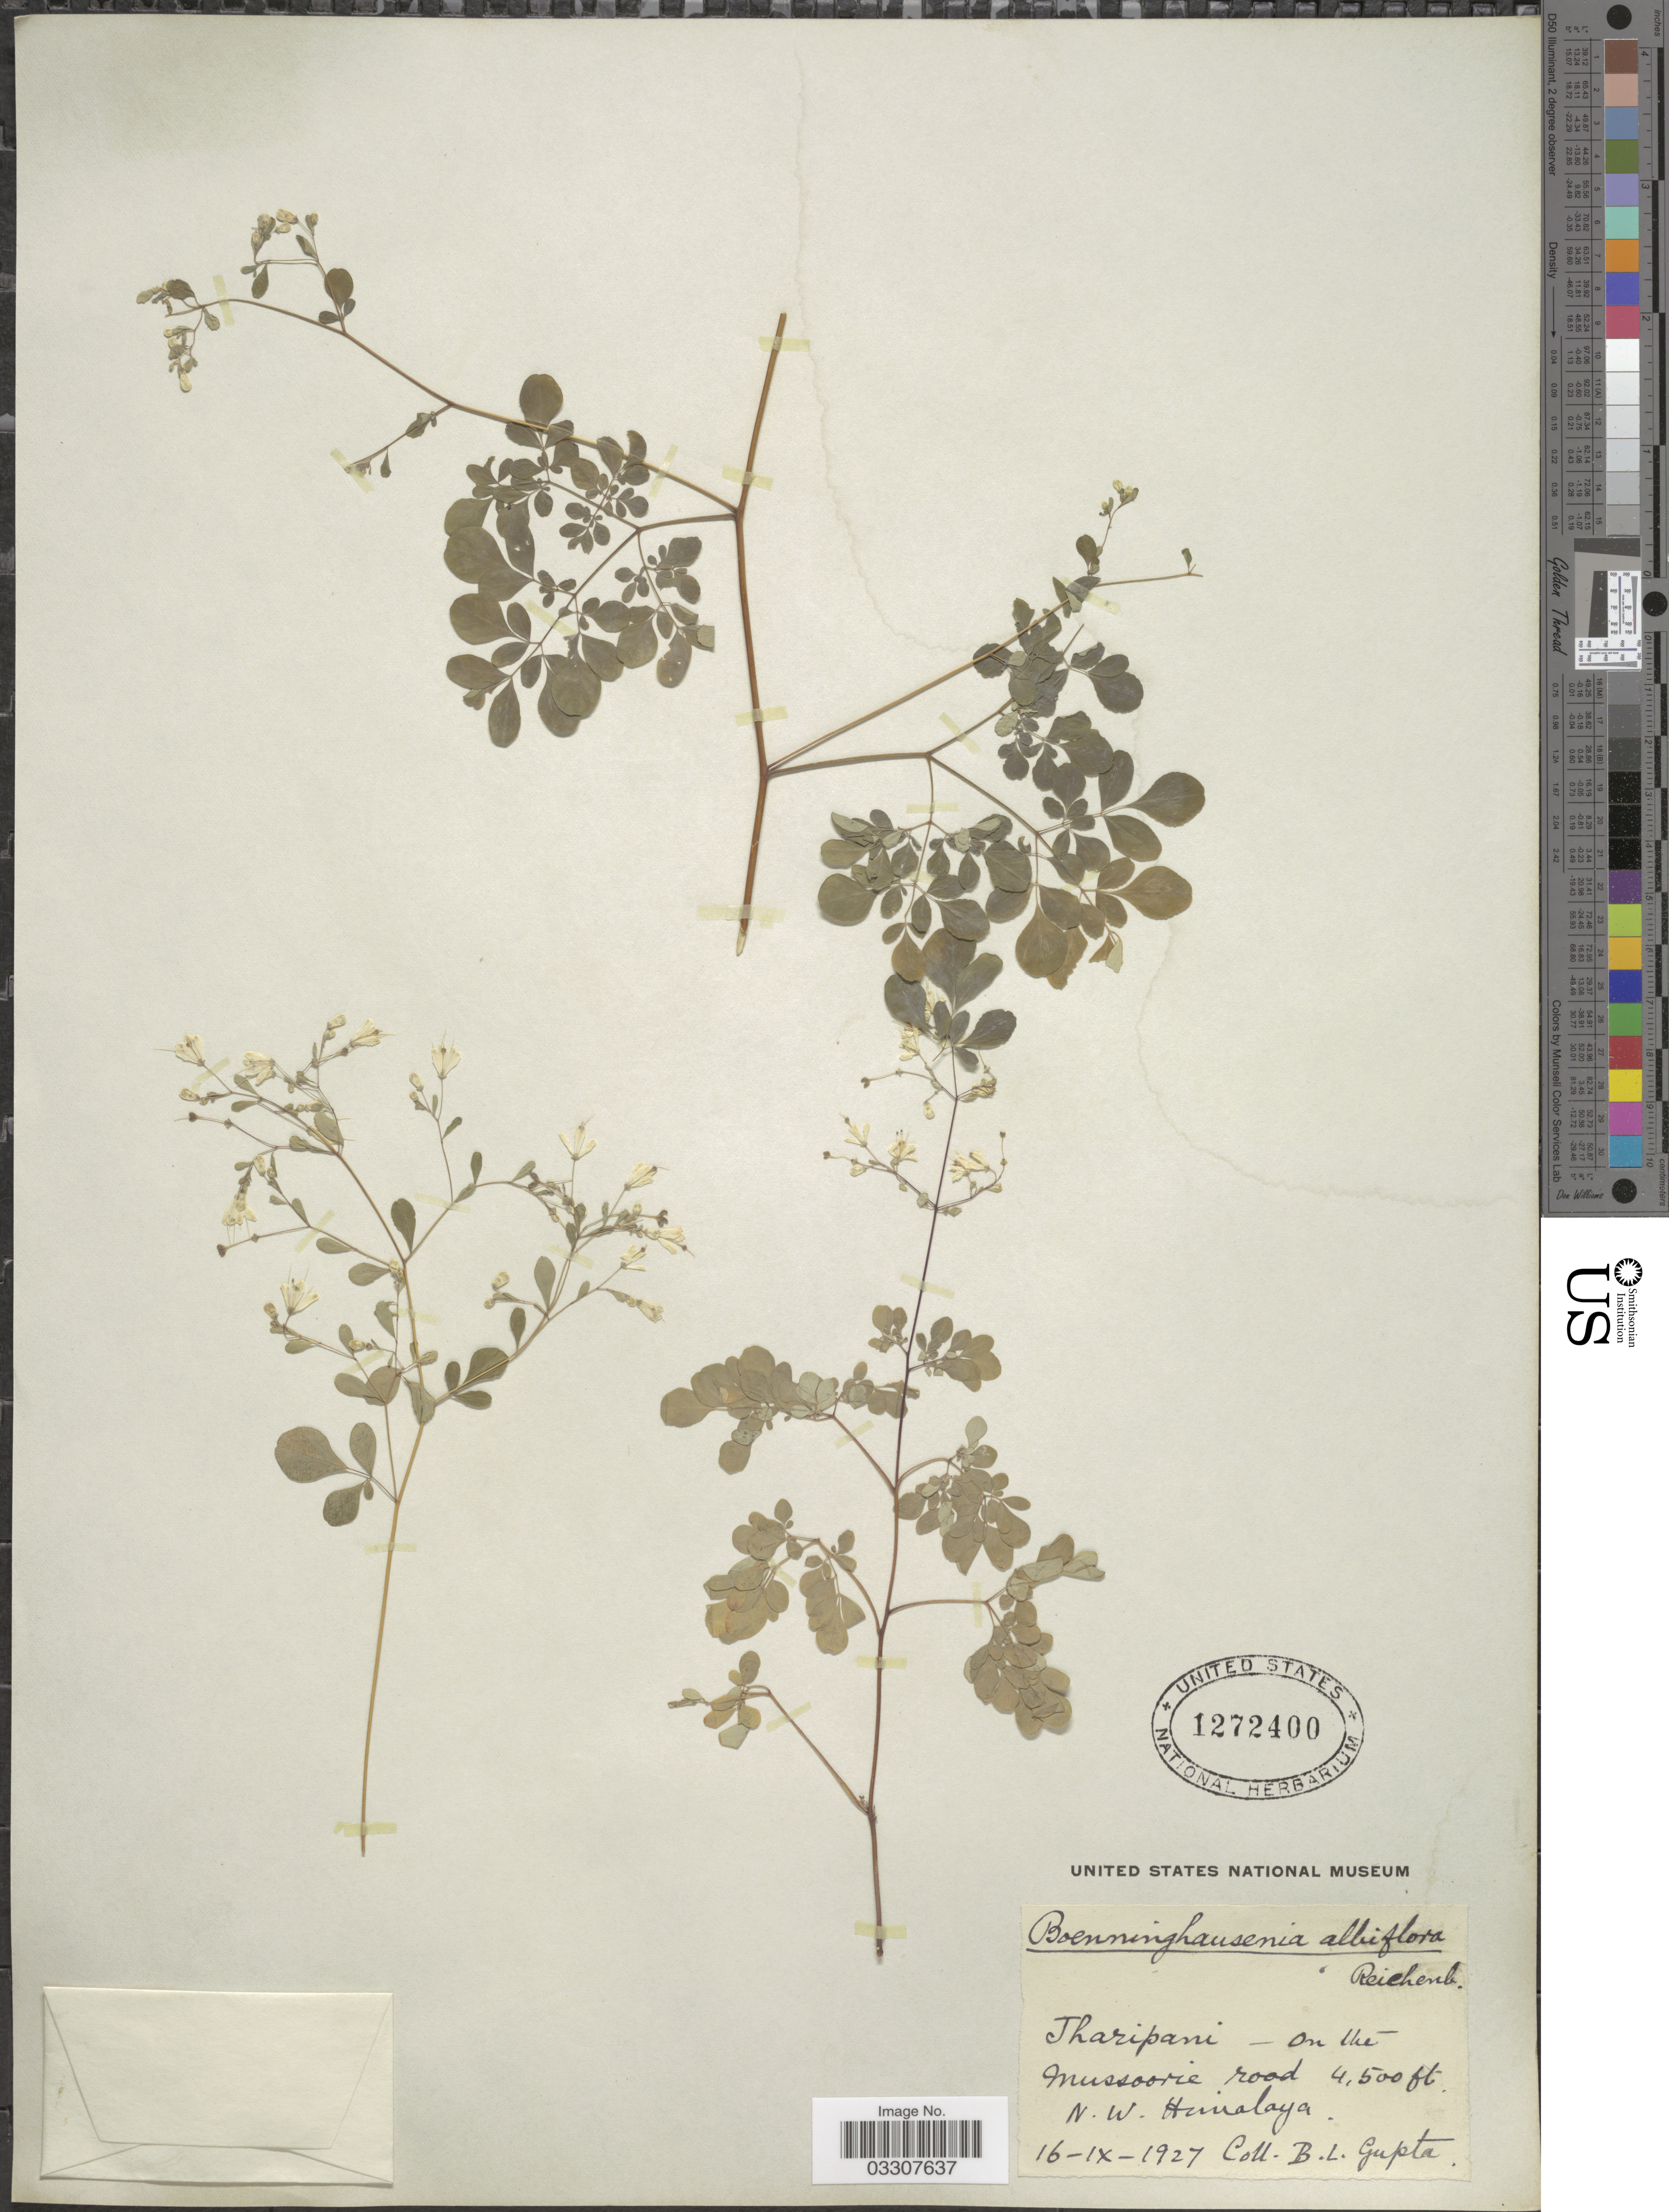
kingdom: Plantae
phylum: Tracheophyta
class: Magnoliopsida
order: Sapindales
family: Rutaceae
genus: Boenninghausenia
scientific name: Boenninghausenia albiflora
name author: (Hook.) Meisn.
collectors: B. L. Gupta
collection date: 1927-09-16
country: India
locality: On the Mussoorie road. N.W. Himalaya.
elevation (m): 1372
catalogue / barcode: US 1272400